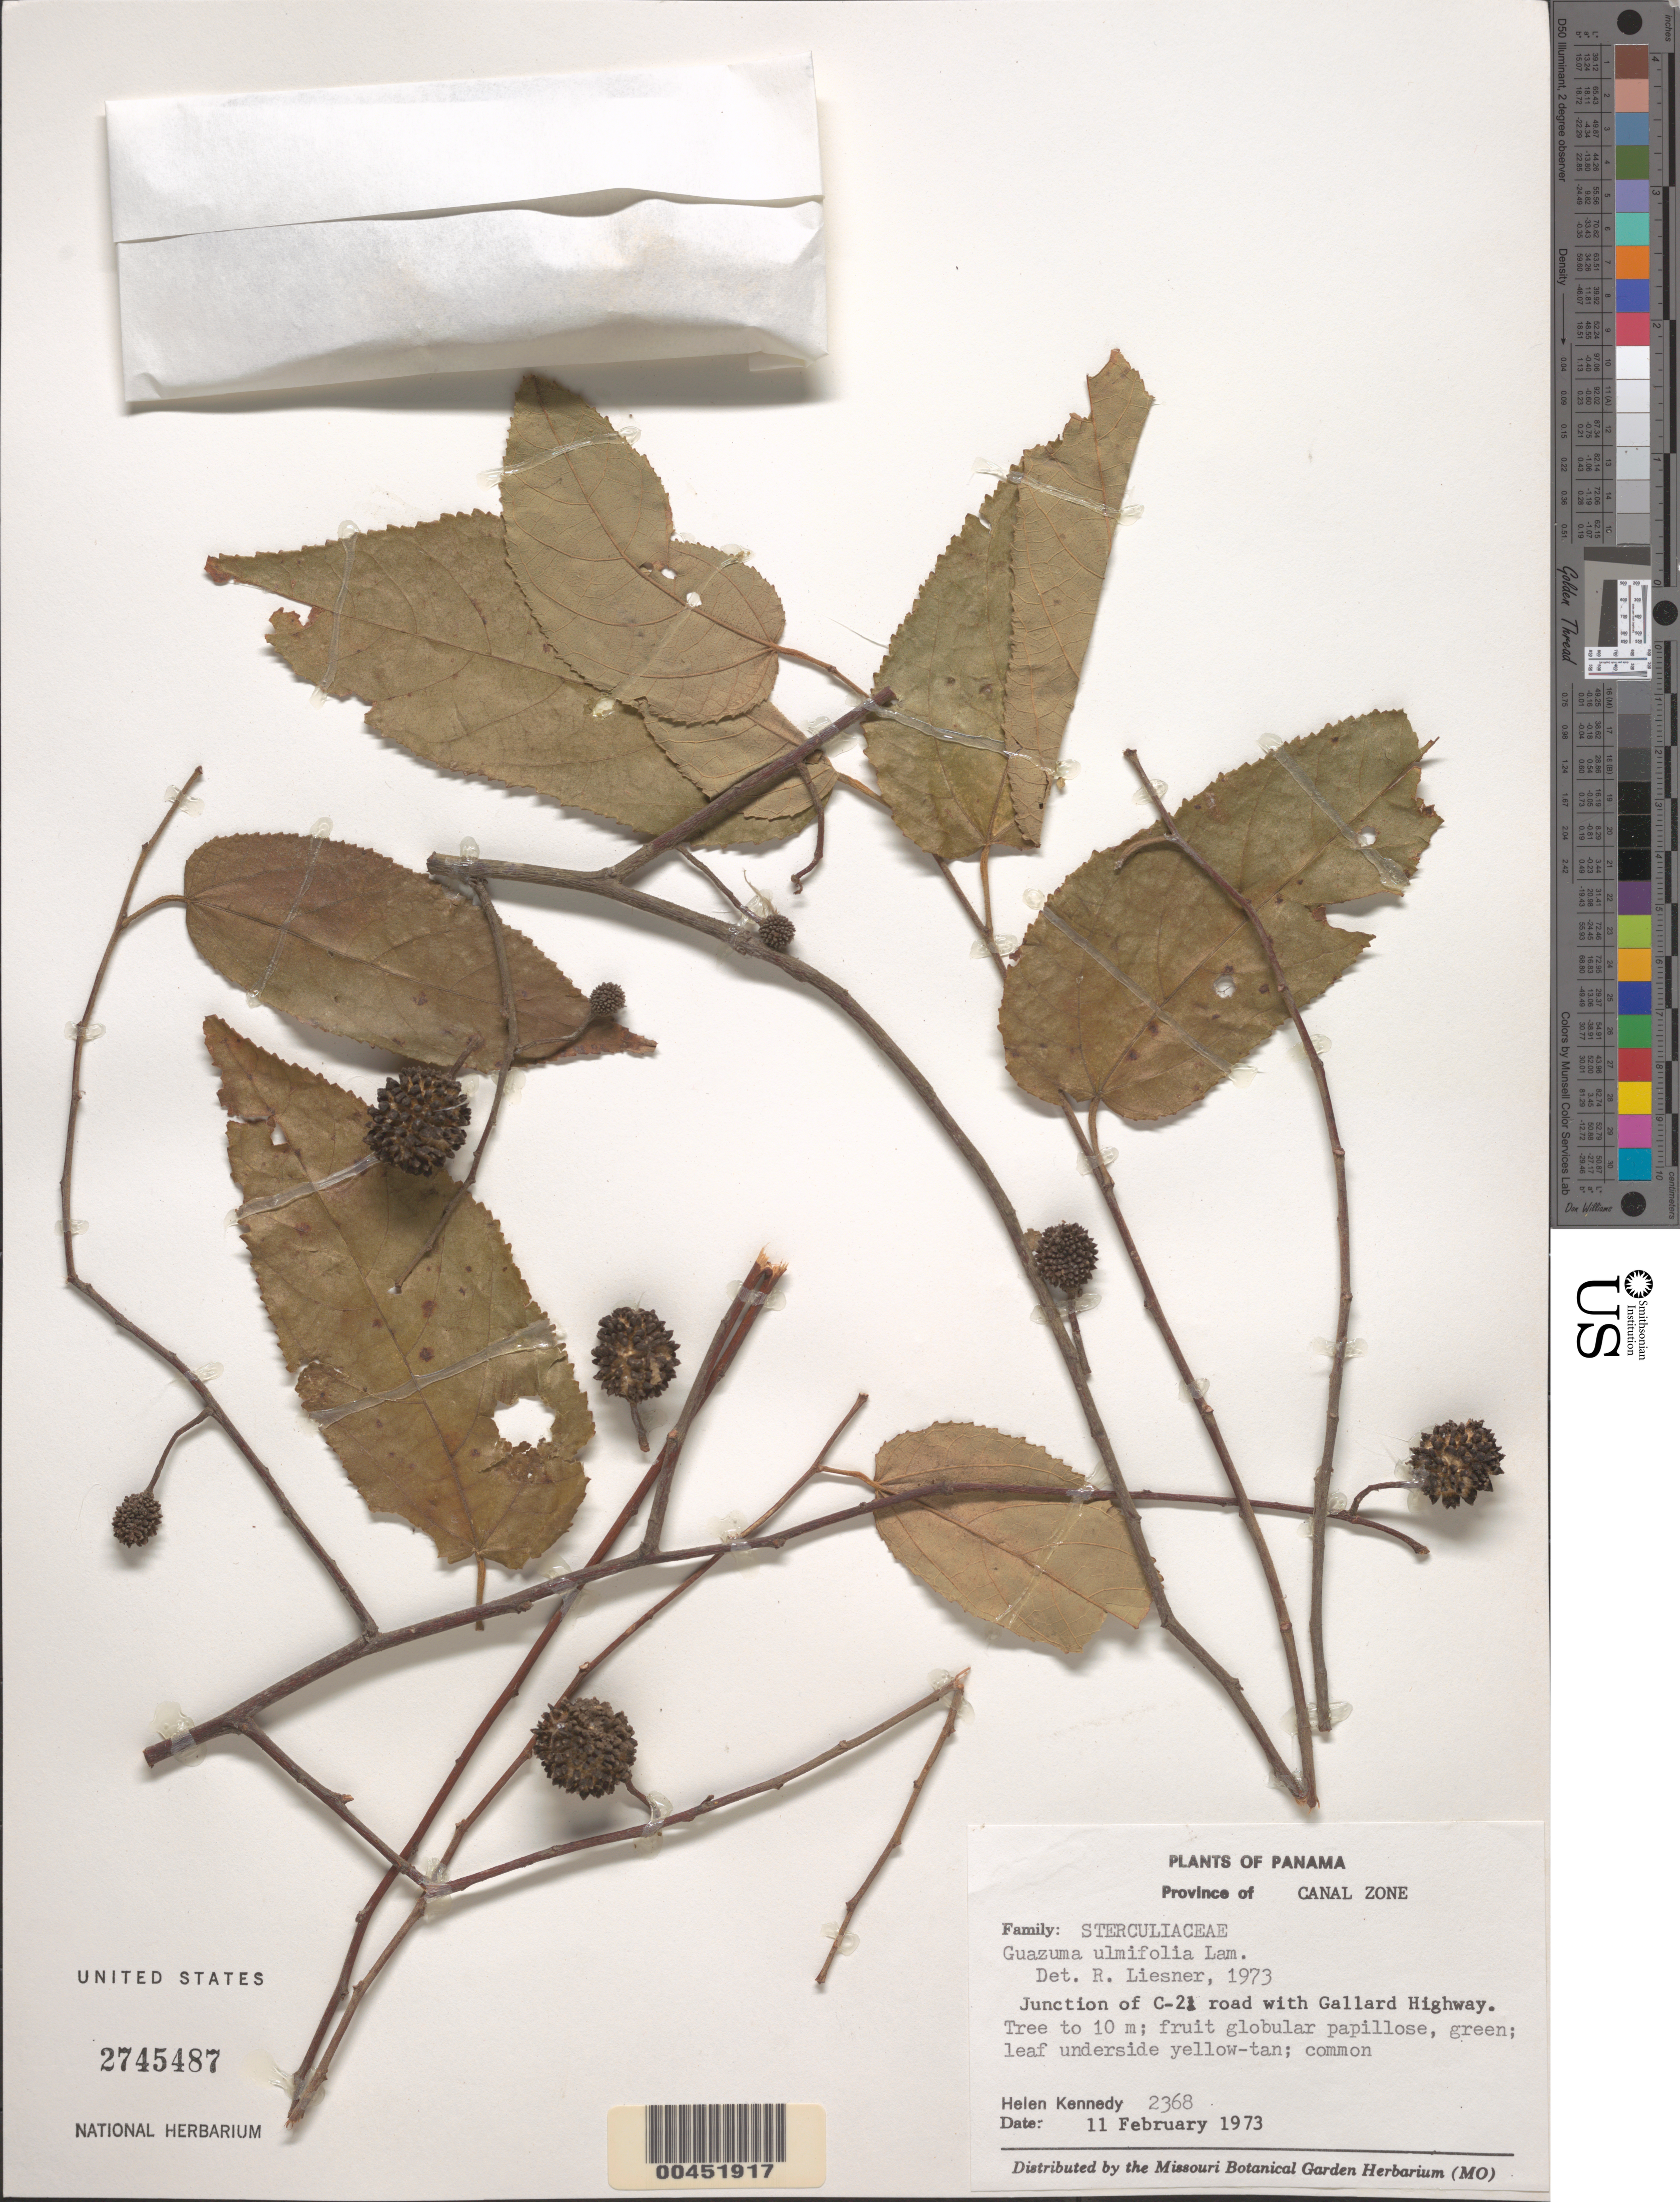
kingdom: Plantae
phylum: Tracheophyta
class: Magnoliopsida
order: Malvales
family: Malvaceae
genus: Guazuma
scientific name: Guazuma ulmifolia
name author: Lam.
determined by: Liesner, R. L.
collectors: H. Kennedy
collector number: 2368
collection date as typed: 11 Feb 1973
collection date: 1973-02-11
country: Panama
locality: Junction of c-21 road with Gallard Hwy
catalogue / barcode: US 2745487